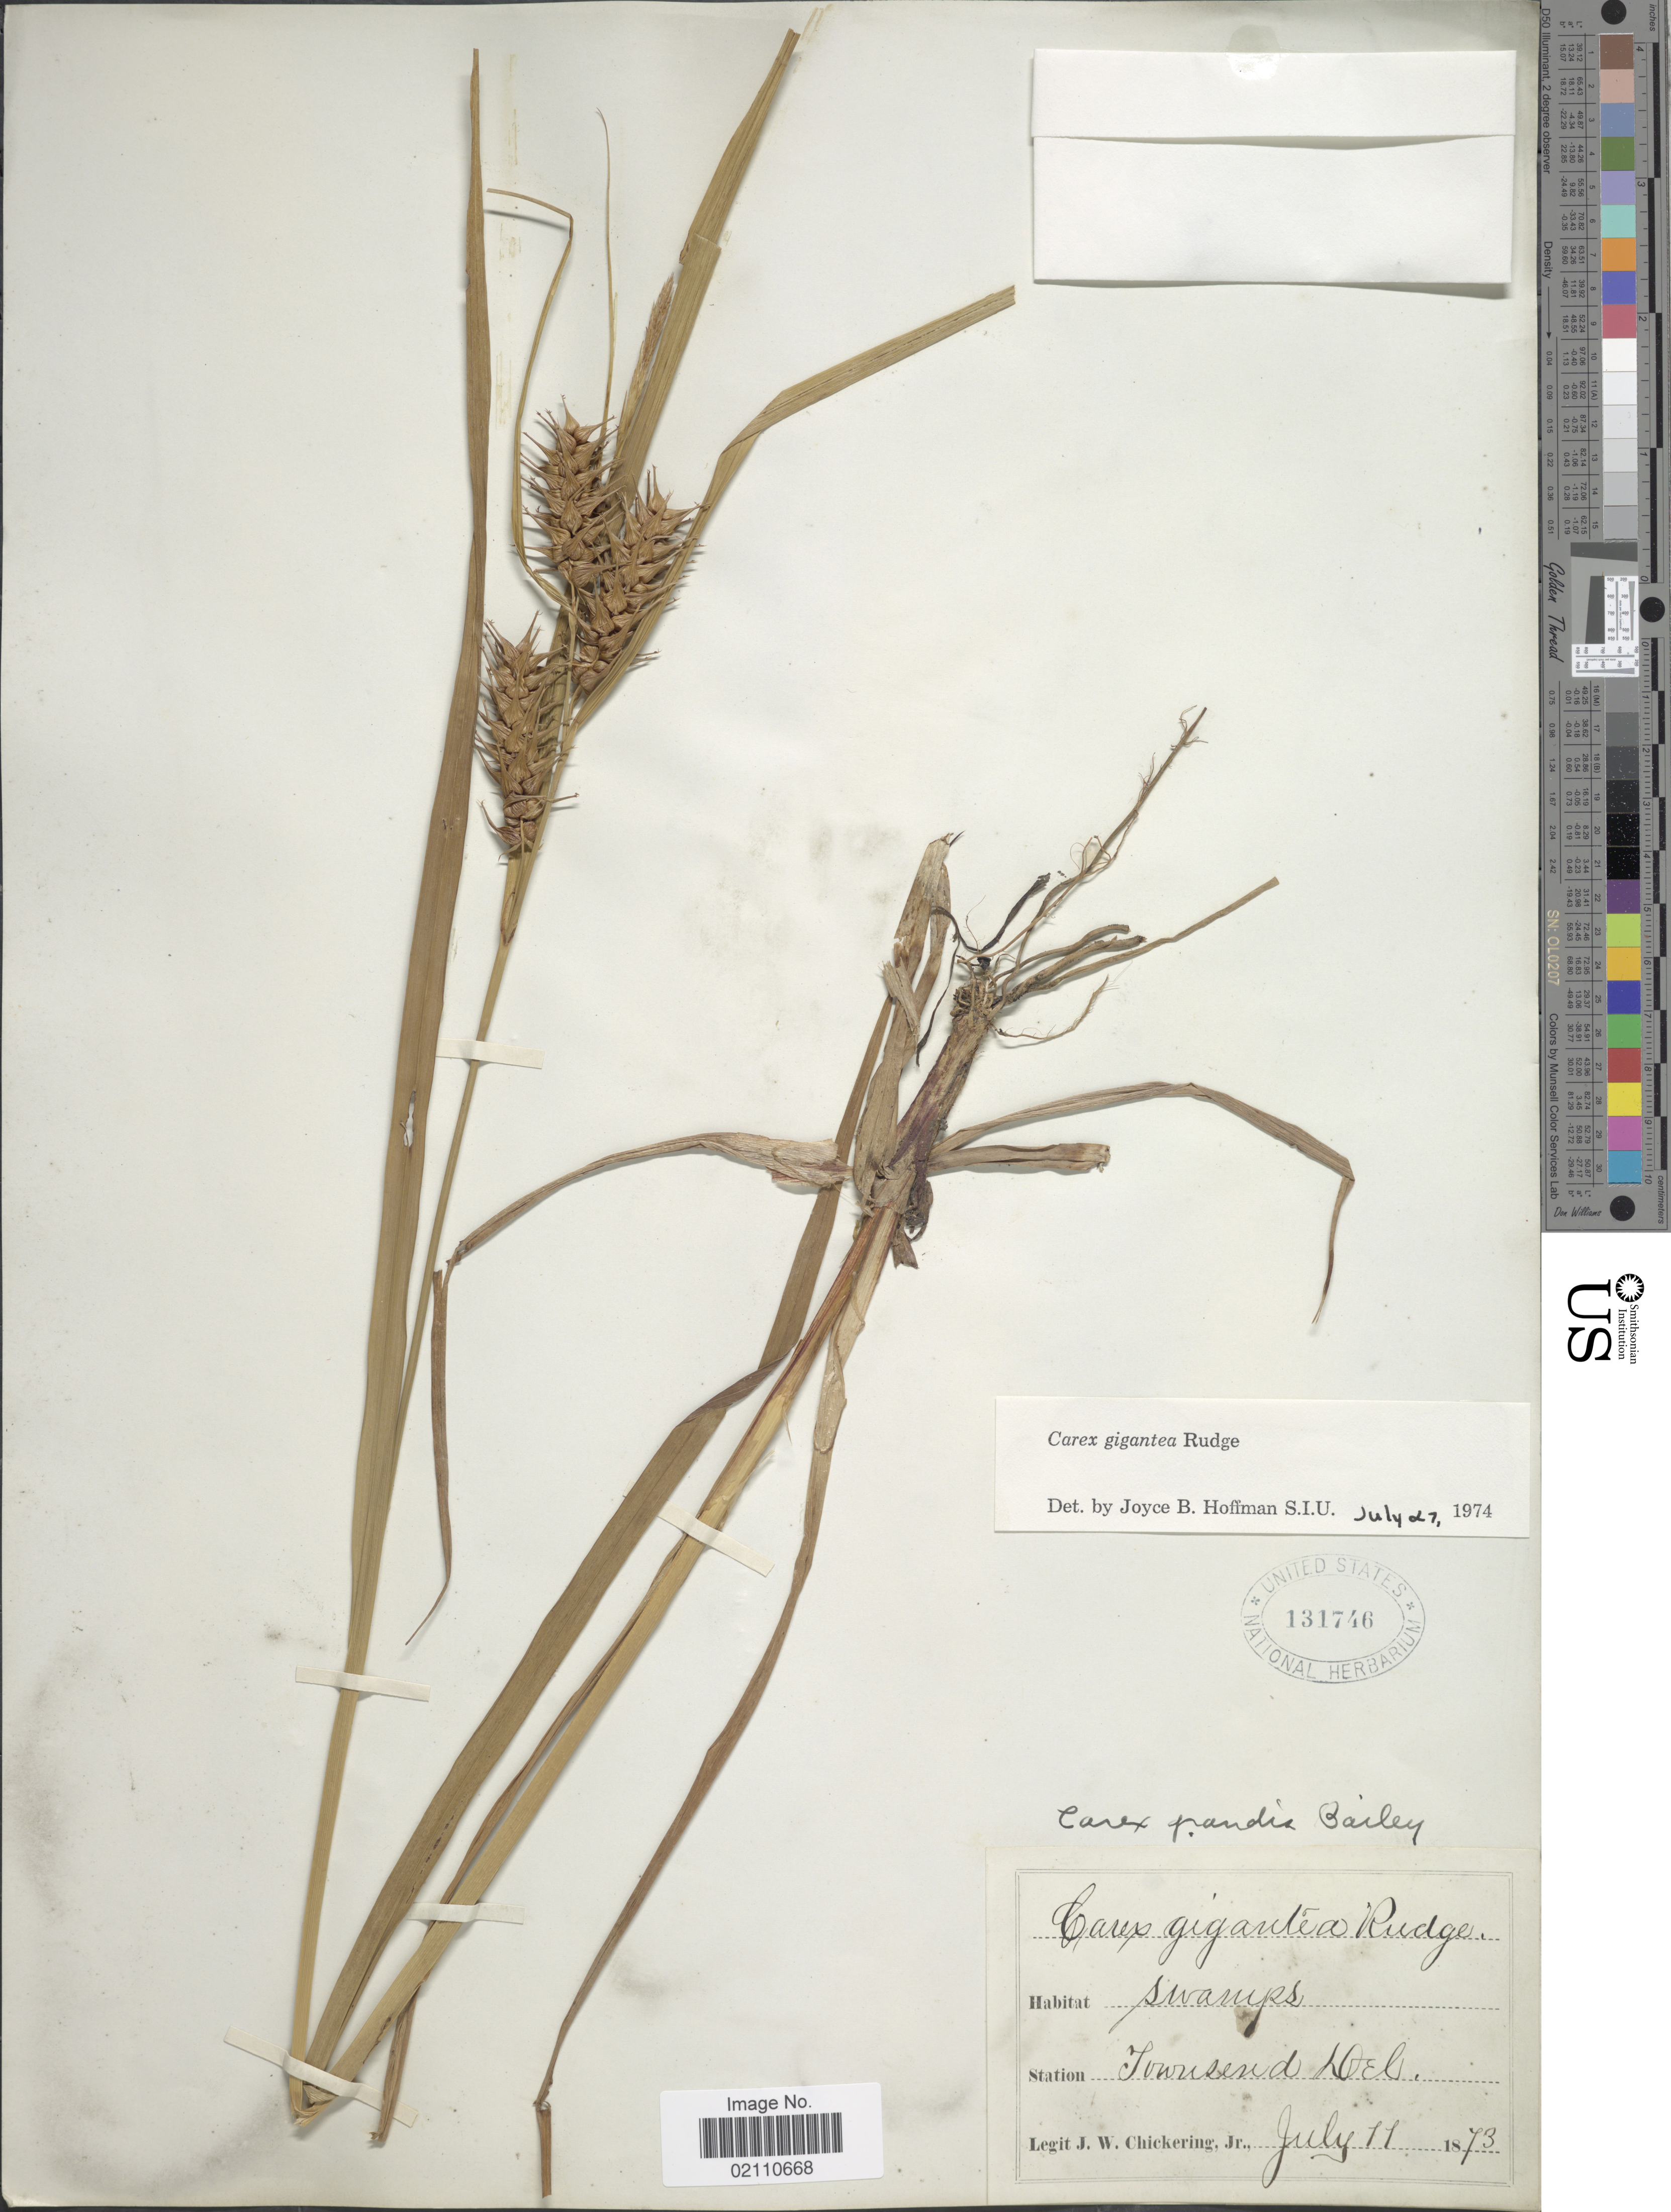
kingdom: Plantae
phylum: Tracheophyta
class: Liliopsida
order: Poales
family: Cyperaceae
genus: Carex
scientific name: Carex gigantea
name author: Rudge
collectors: J. W. Chickering Jr.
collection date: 1873-07-11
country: United States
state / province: Delaware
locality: Townsend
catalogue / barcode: US 131746